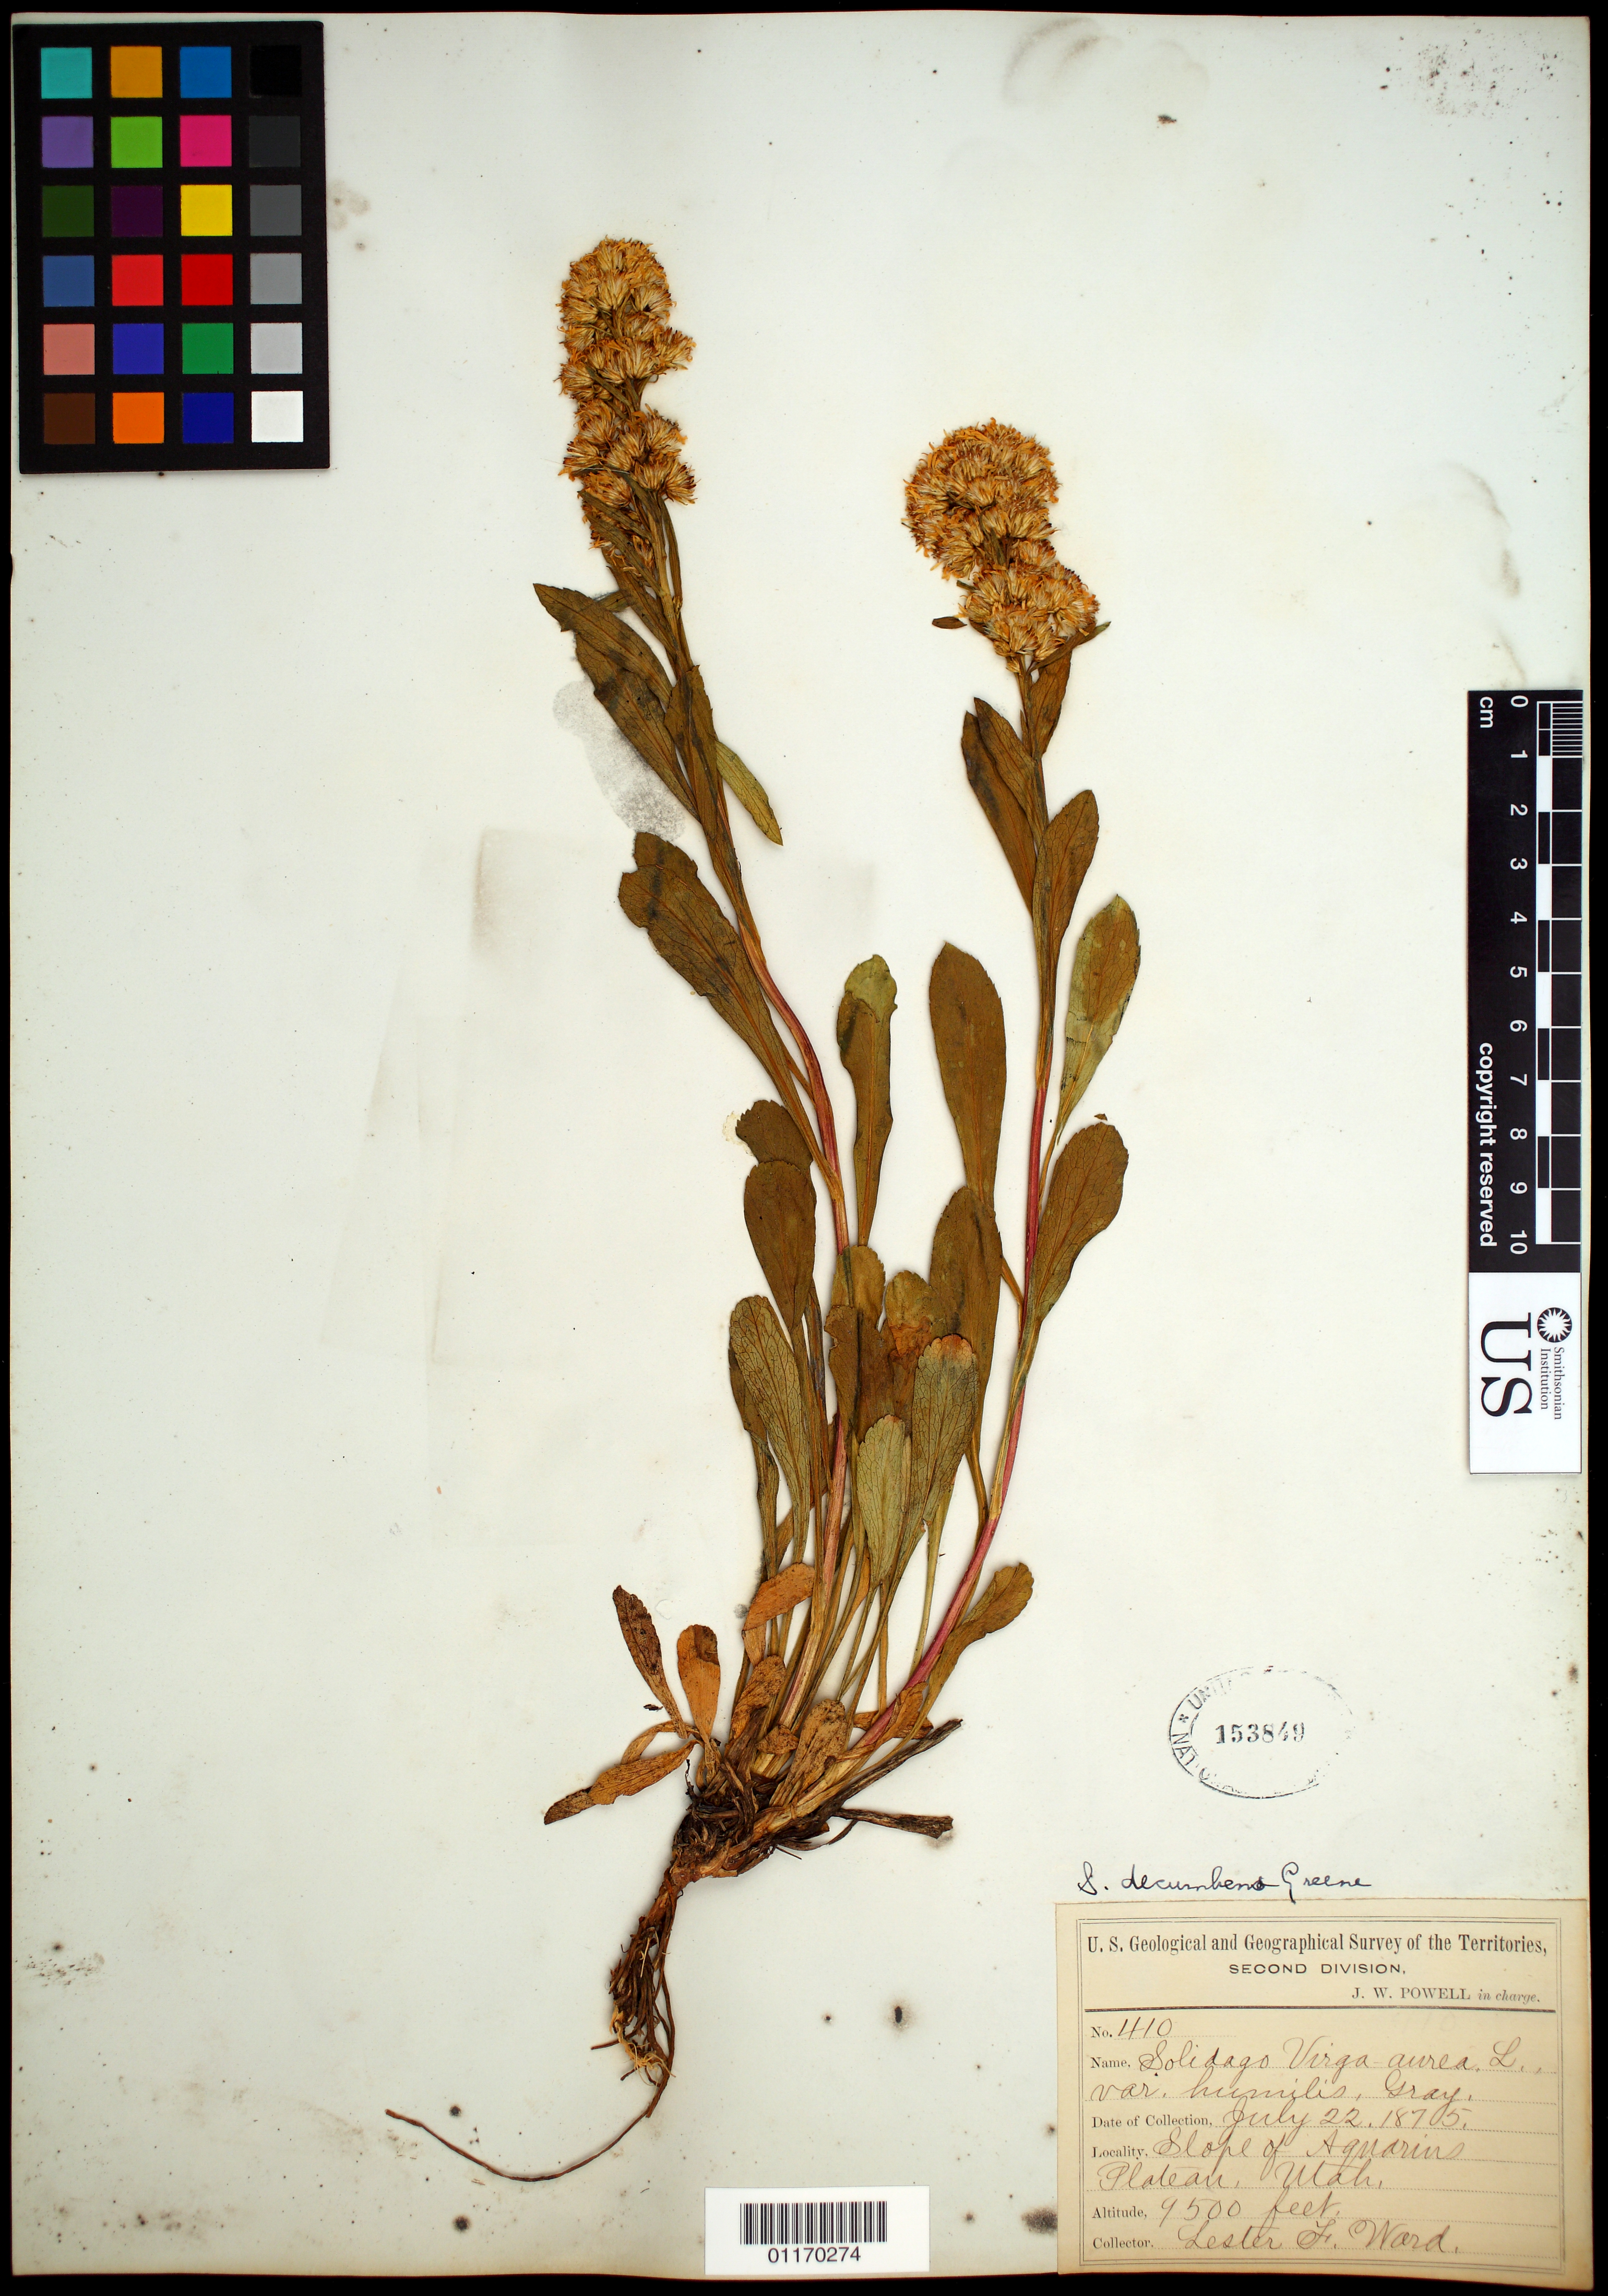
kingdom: Plantae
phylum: Tracheophyta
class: Magnoliopsida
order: Asterales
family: Asteraceae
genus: Solidago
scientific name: Solidago decumbens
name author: Greene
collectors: L. F. Ward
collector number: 410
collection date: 1875-07-22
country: United States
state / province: Utah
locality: Slope of Aquarius Plateau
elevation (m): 2896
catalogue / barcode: US 153849